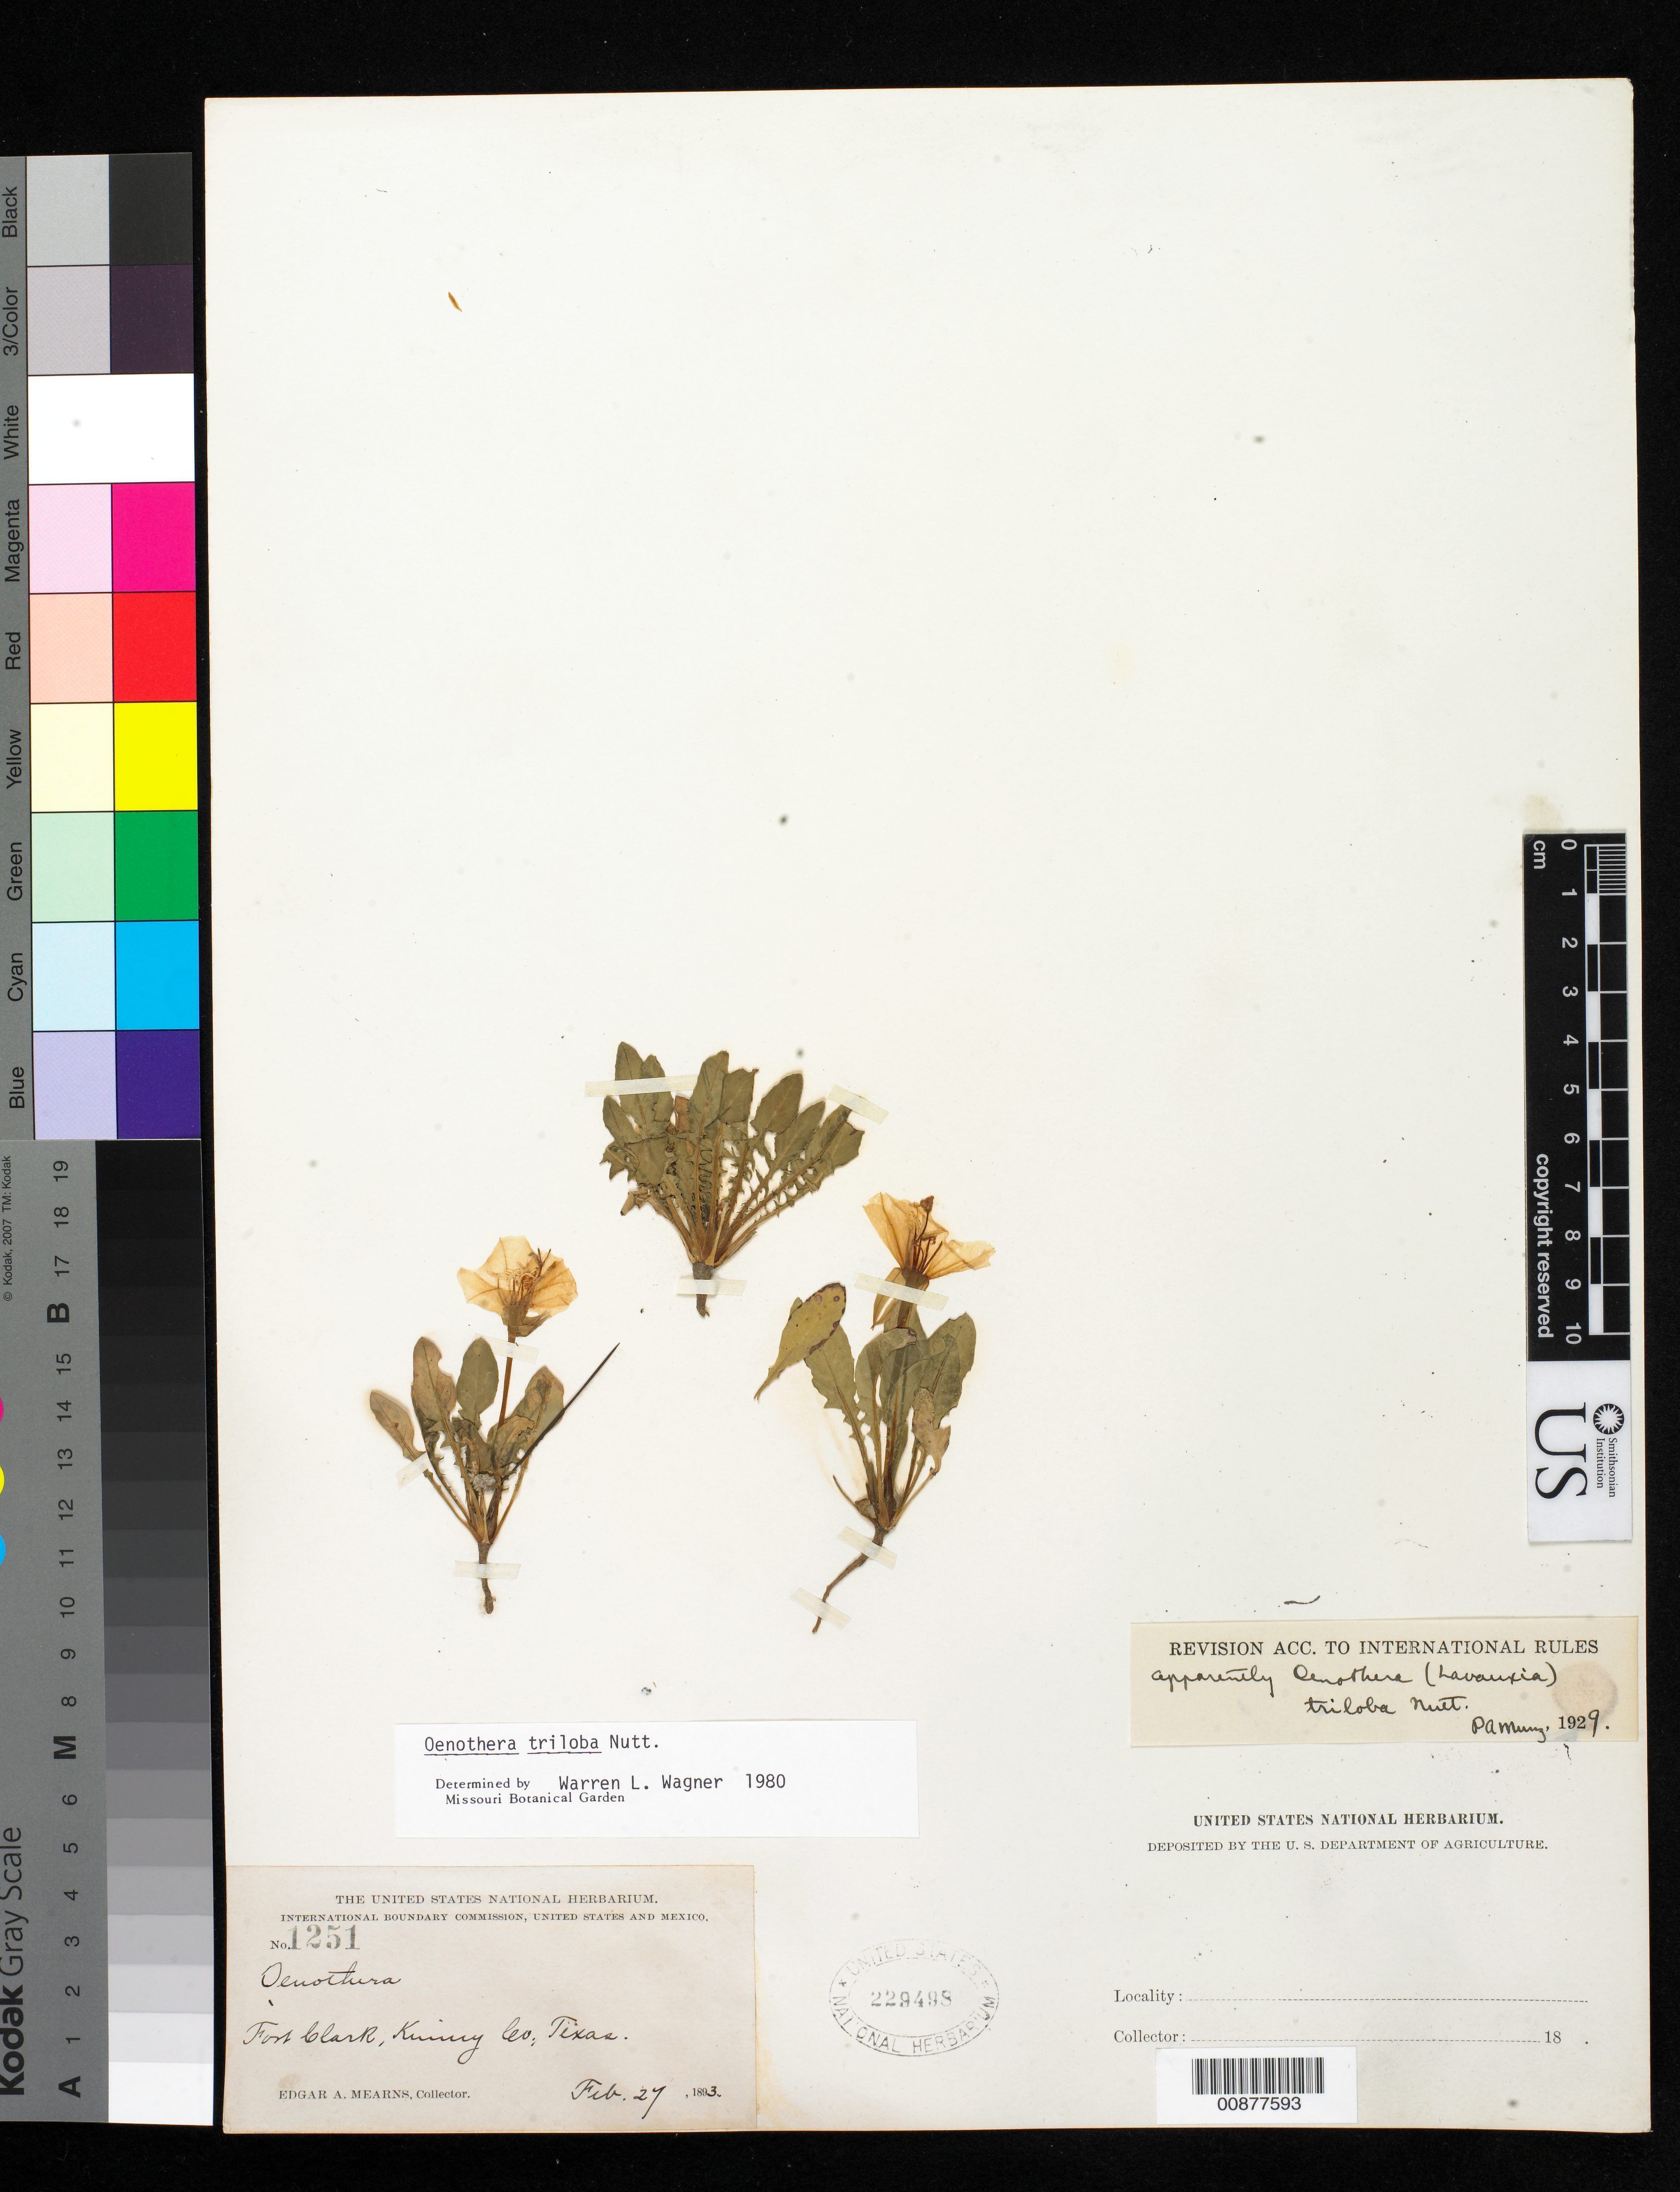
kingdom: Plantae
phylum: Tracheophyta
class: Magnoliopsida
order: Myrtales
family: Onagraceae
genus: Oenothera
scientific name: Oenothera triloba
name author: Nutt.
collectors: E. A. Mearns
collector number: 1251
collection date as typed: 27 Feb 1893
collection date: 1893-02-27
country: United States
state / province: Texas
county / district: Kinney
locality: Fort Clark, Kinney County, Texas.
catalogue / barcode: US 229498